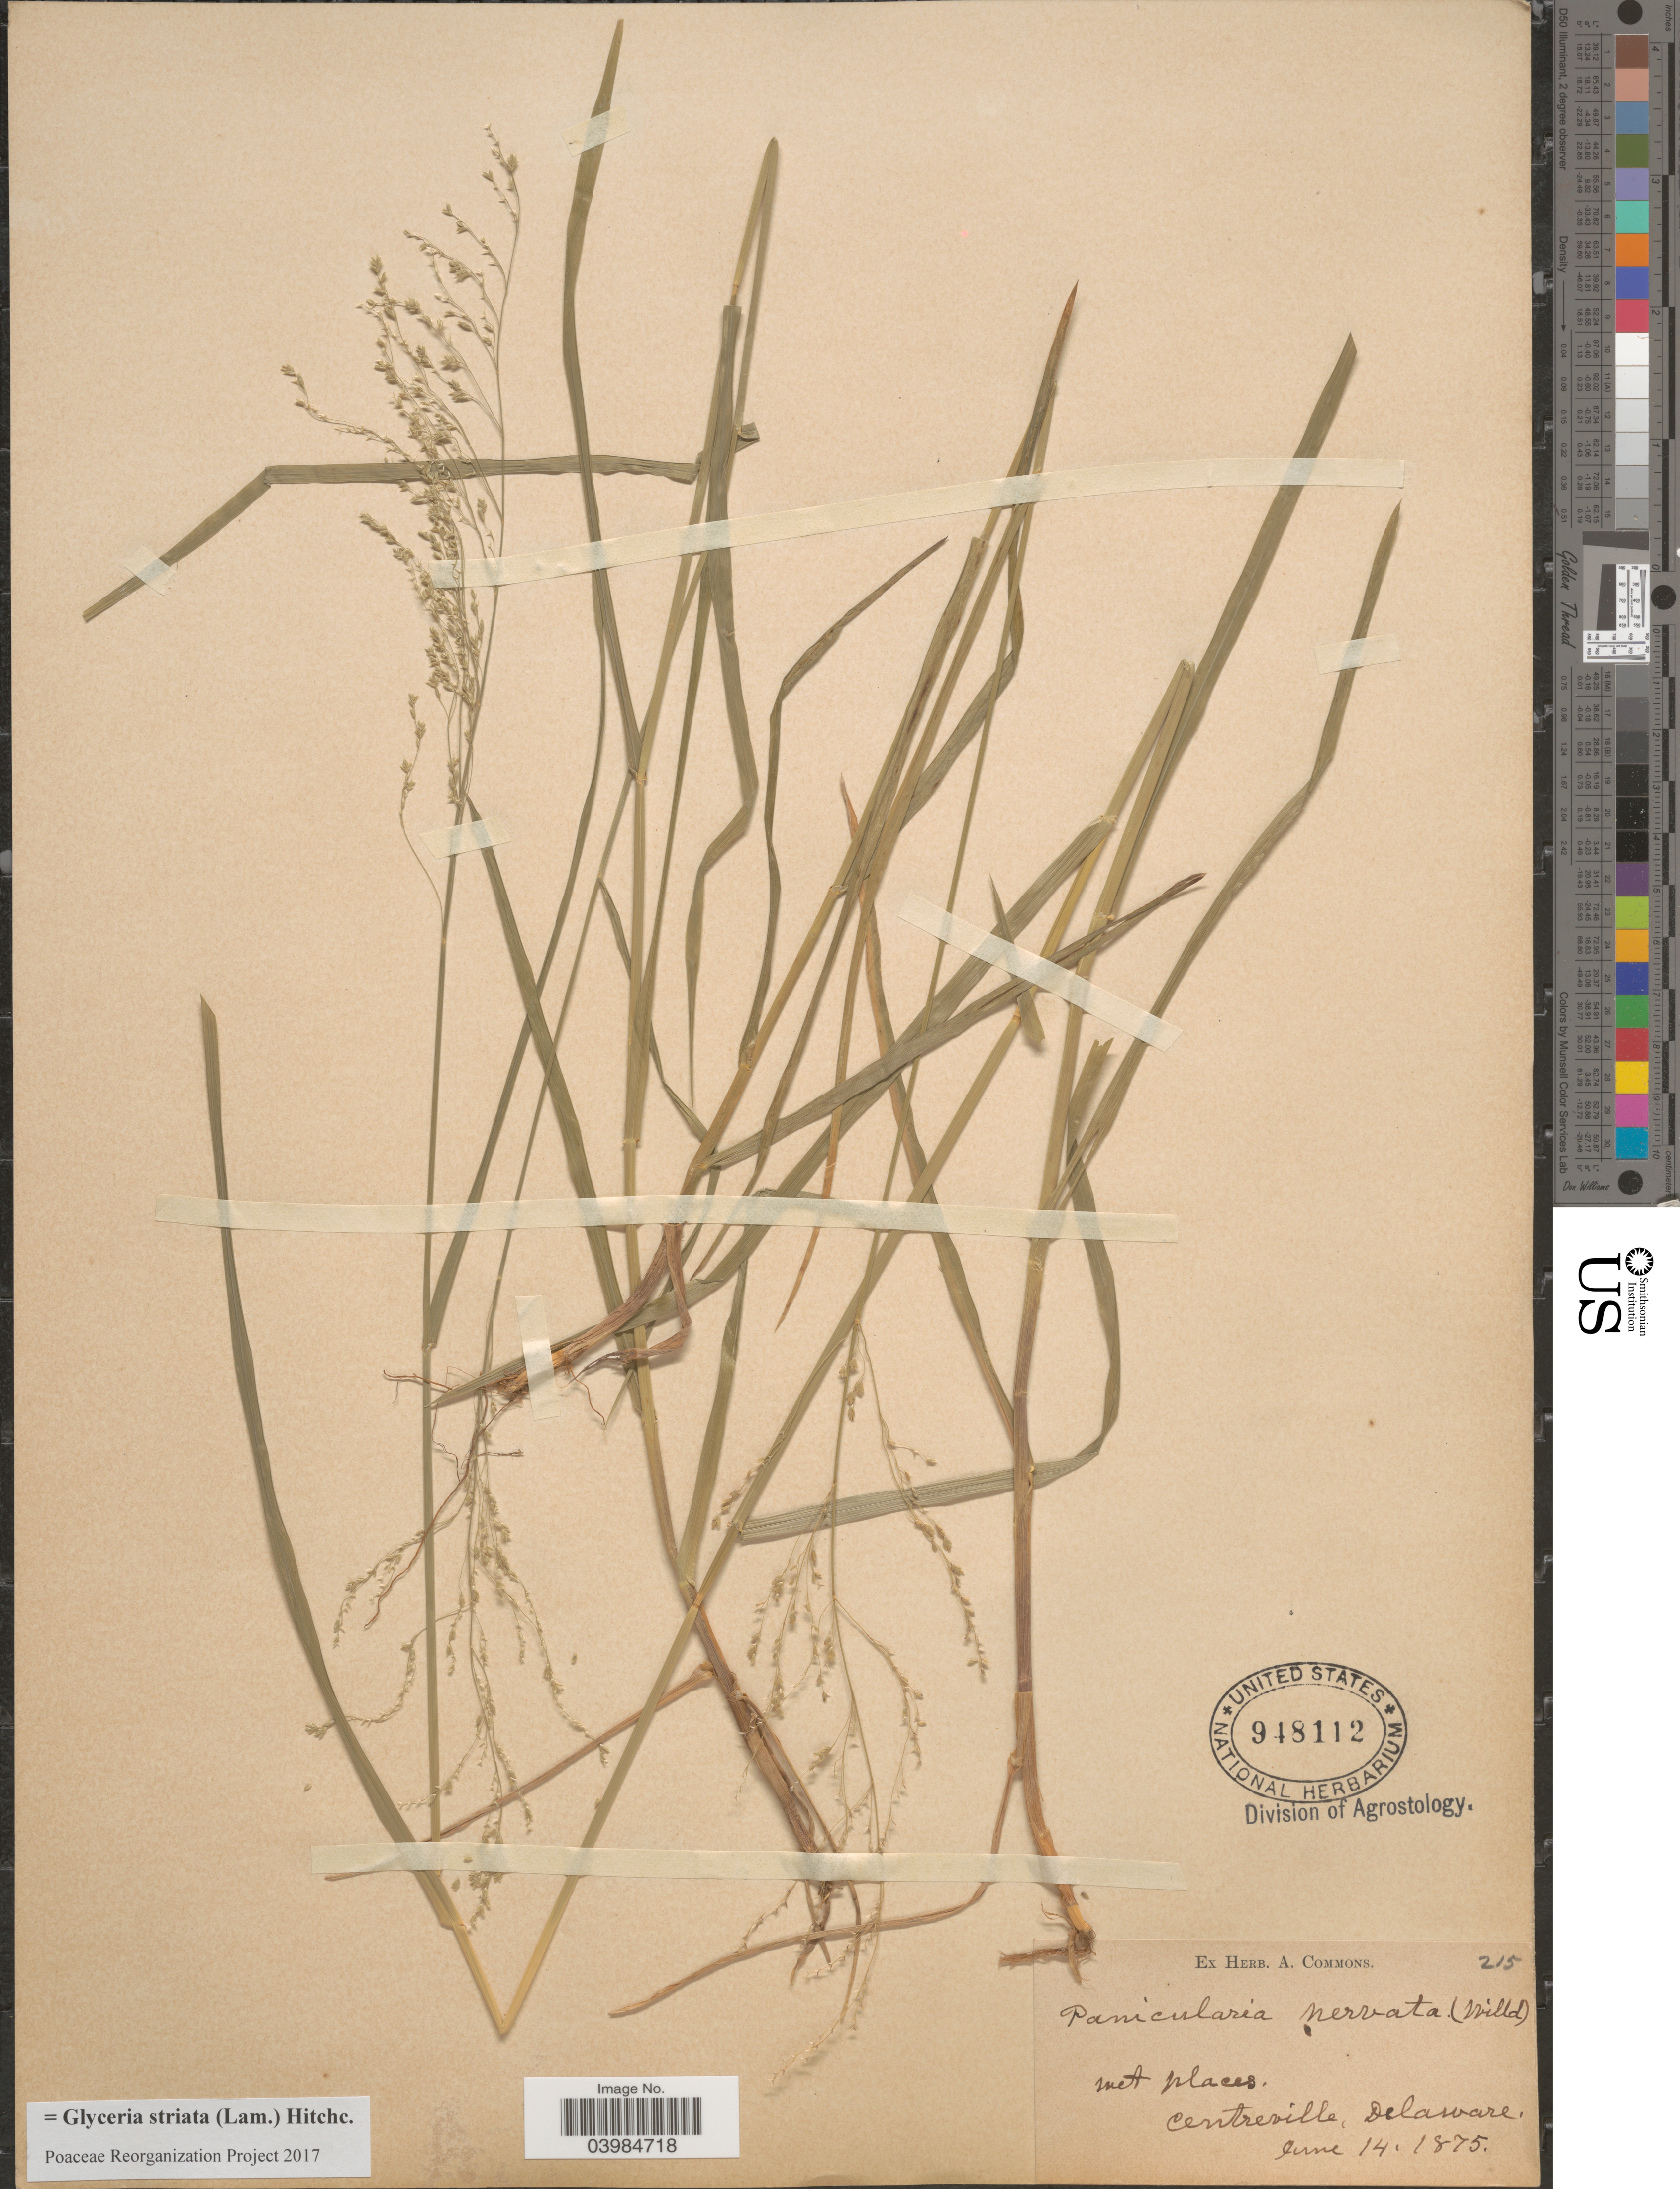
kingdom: Plantae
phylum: Tracheophyta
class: Liliopsida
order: Poales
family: Poaceae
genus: Glyceria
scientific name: Glyceria striata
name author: (Lam.) Hitchc.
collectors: ex herb. A. Commons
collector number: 215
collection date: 1875-06-14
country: United States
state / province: Delaware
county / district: New Castle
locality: Centreville.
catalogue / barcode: US 948112